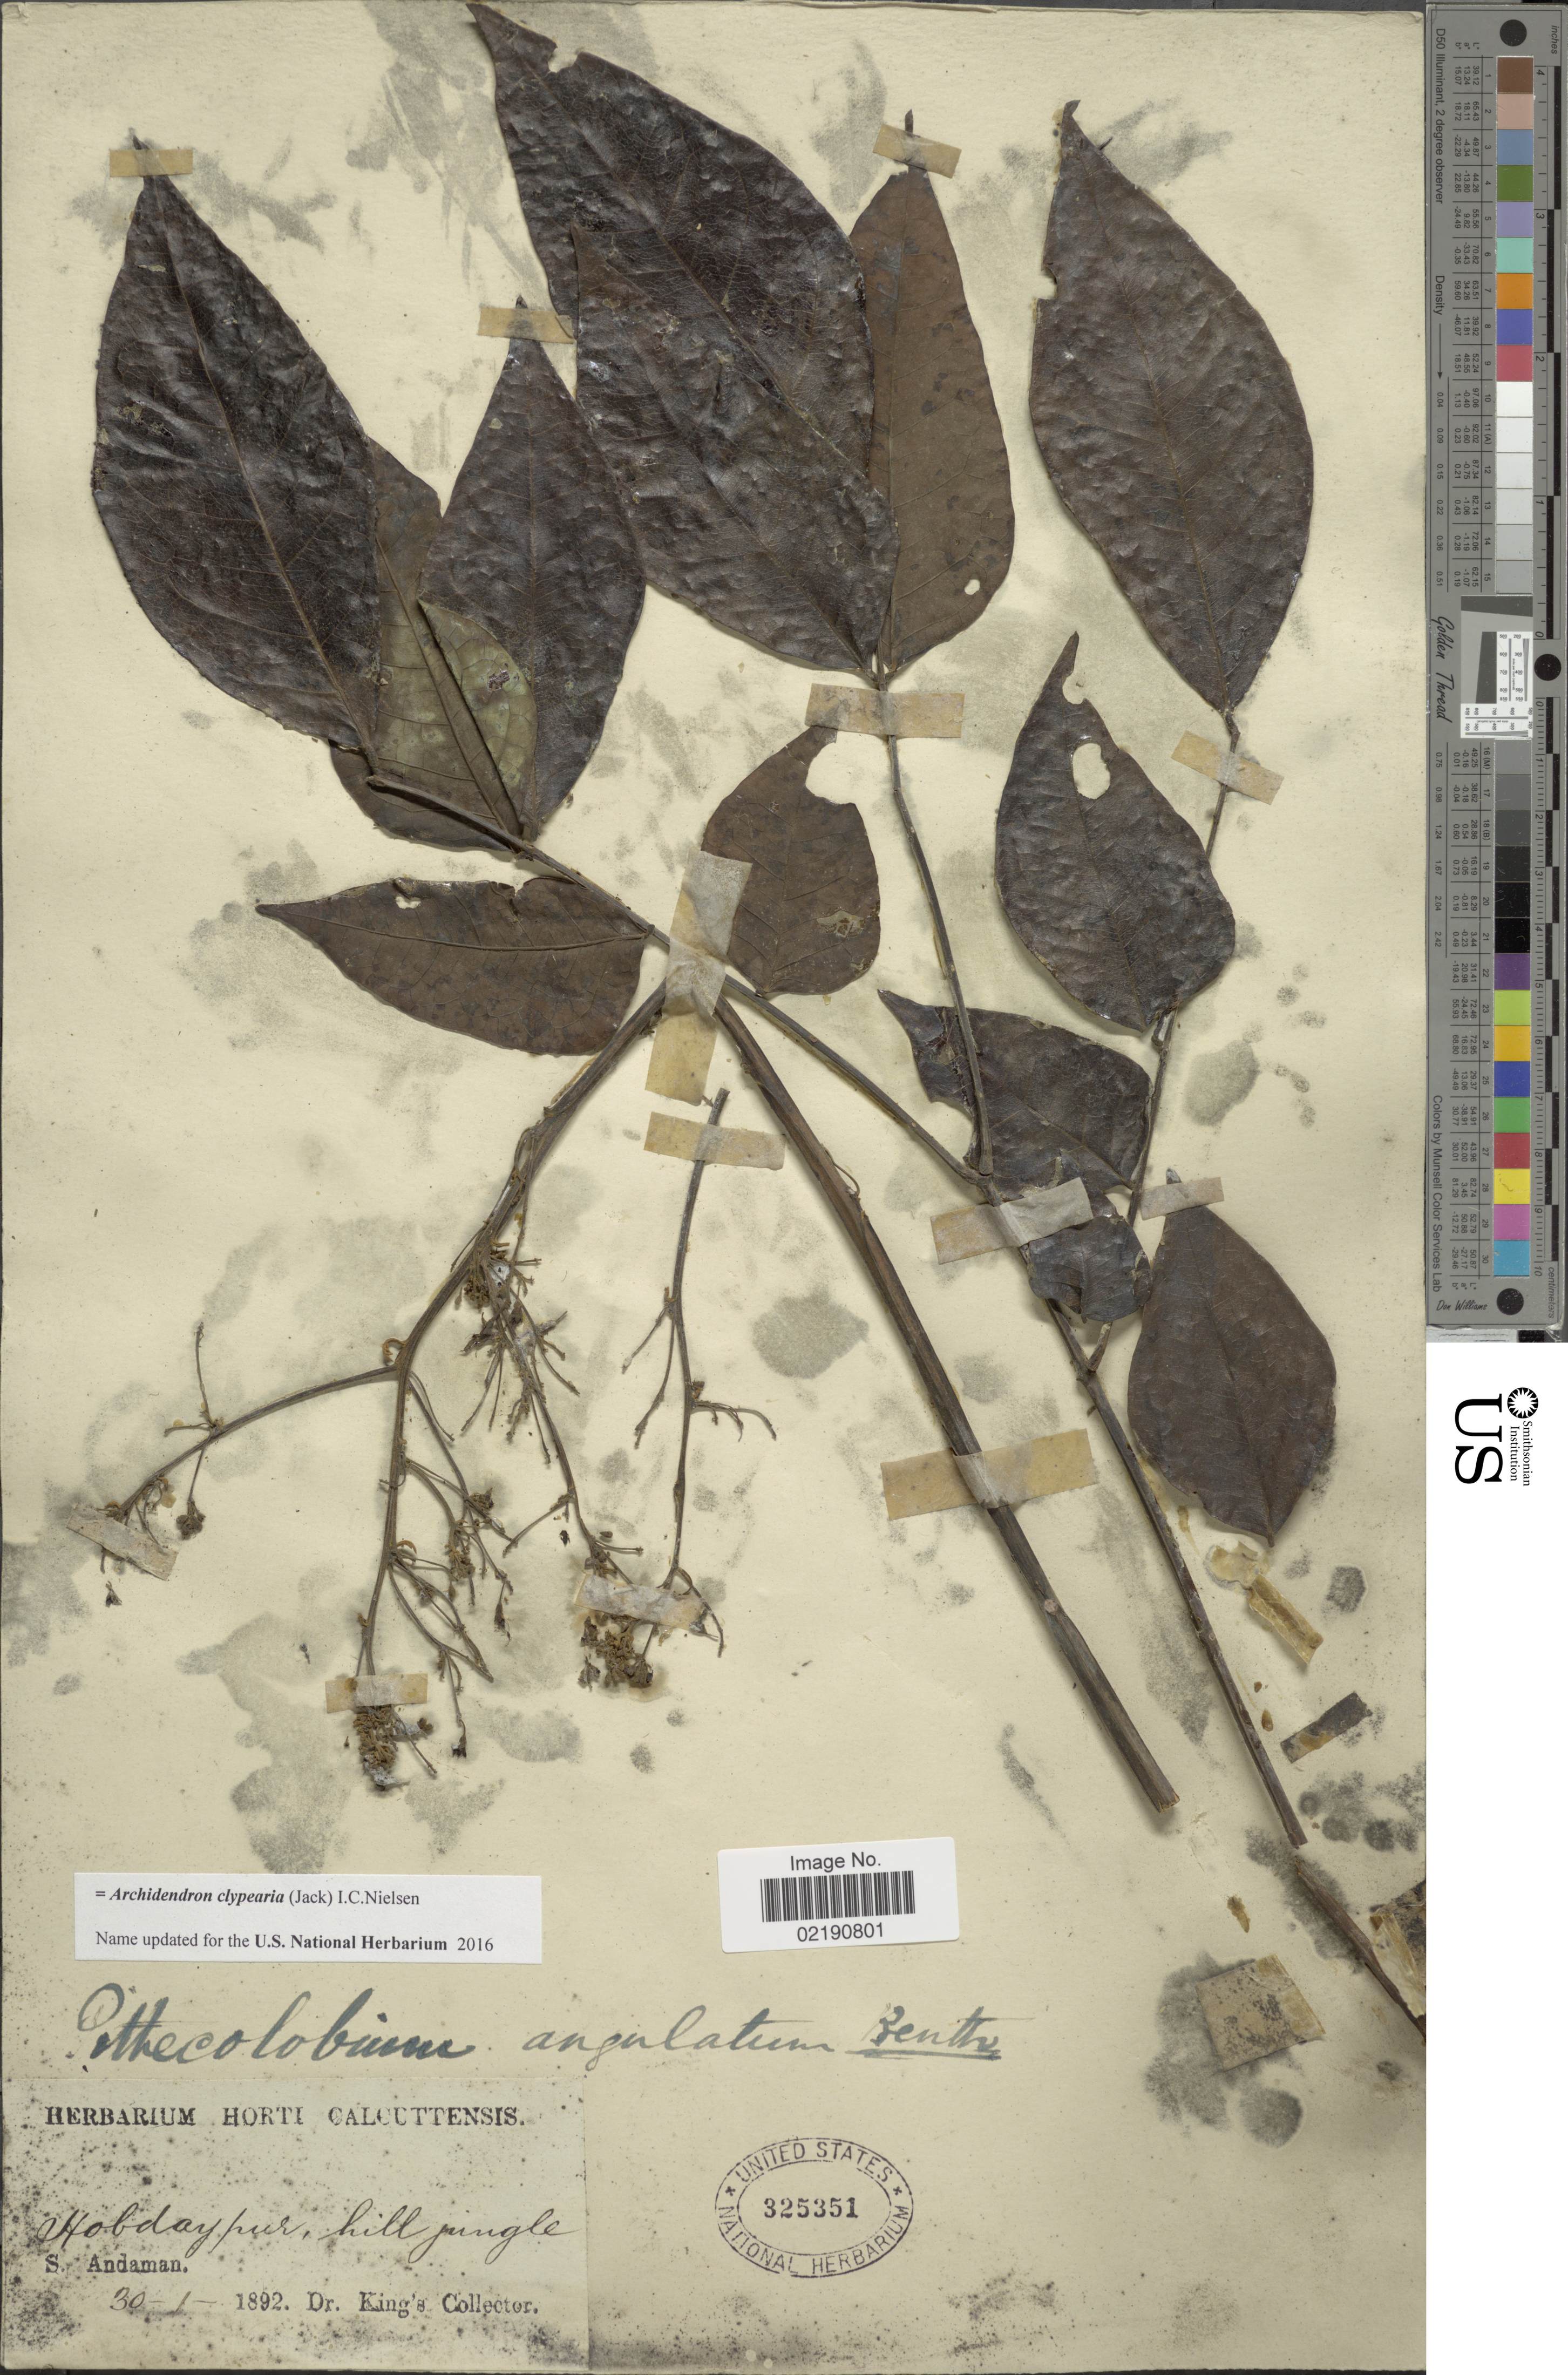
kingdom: Plantae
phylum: Tracheophyta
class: Magnoliopsida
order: Fabales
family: Fabaceae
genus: Archidendron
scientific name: Archidendron clypearia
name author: (Jack) I.C. Nielsen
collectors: Dr. King's collector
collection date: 1892-01-30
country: India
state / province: Andaman and Nicobar Islands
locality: S. Andaman, hill jungle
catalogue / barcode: US 325351